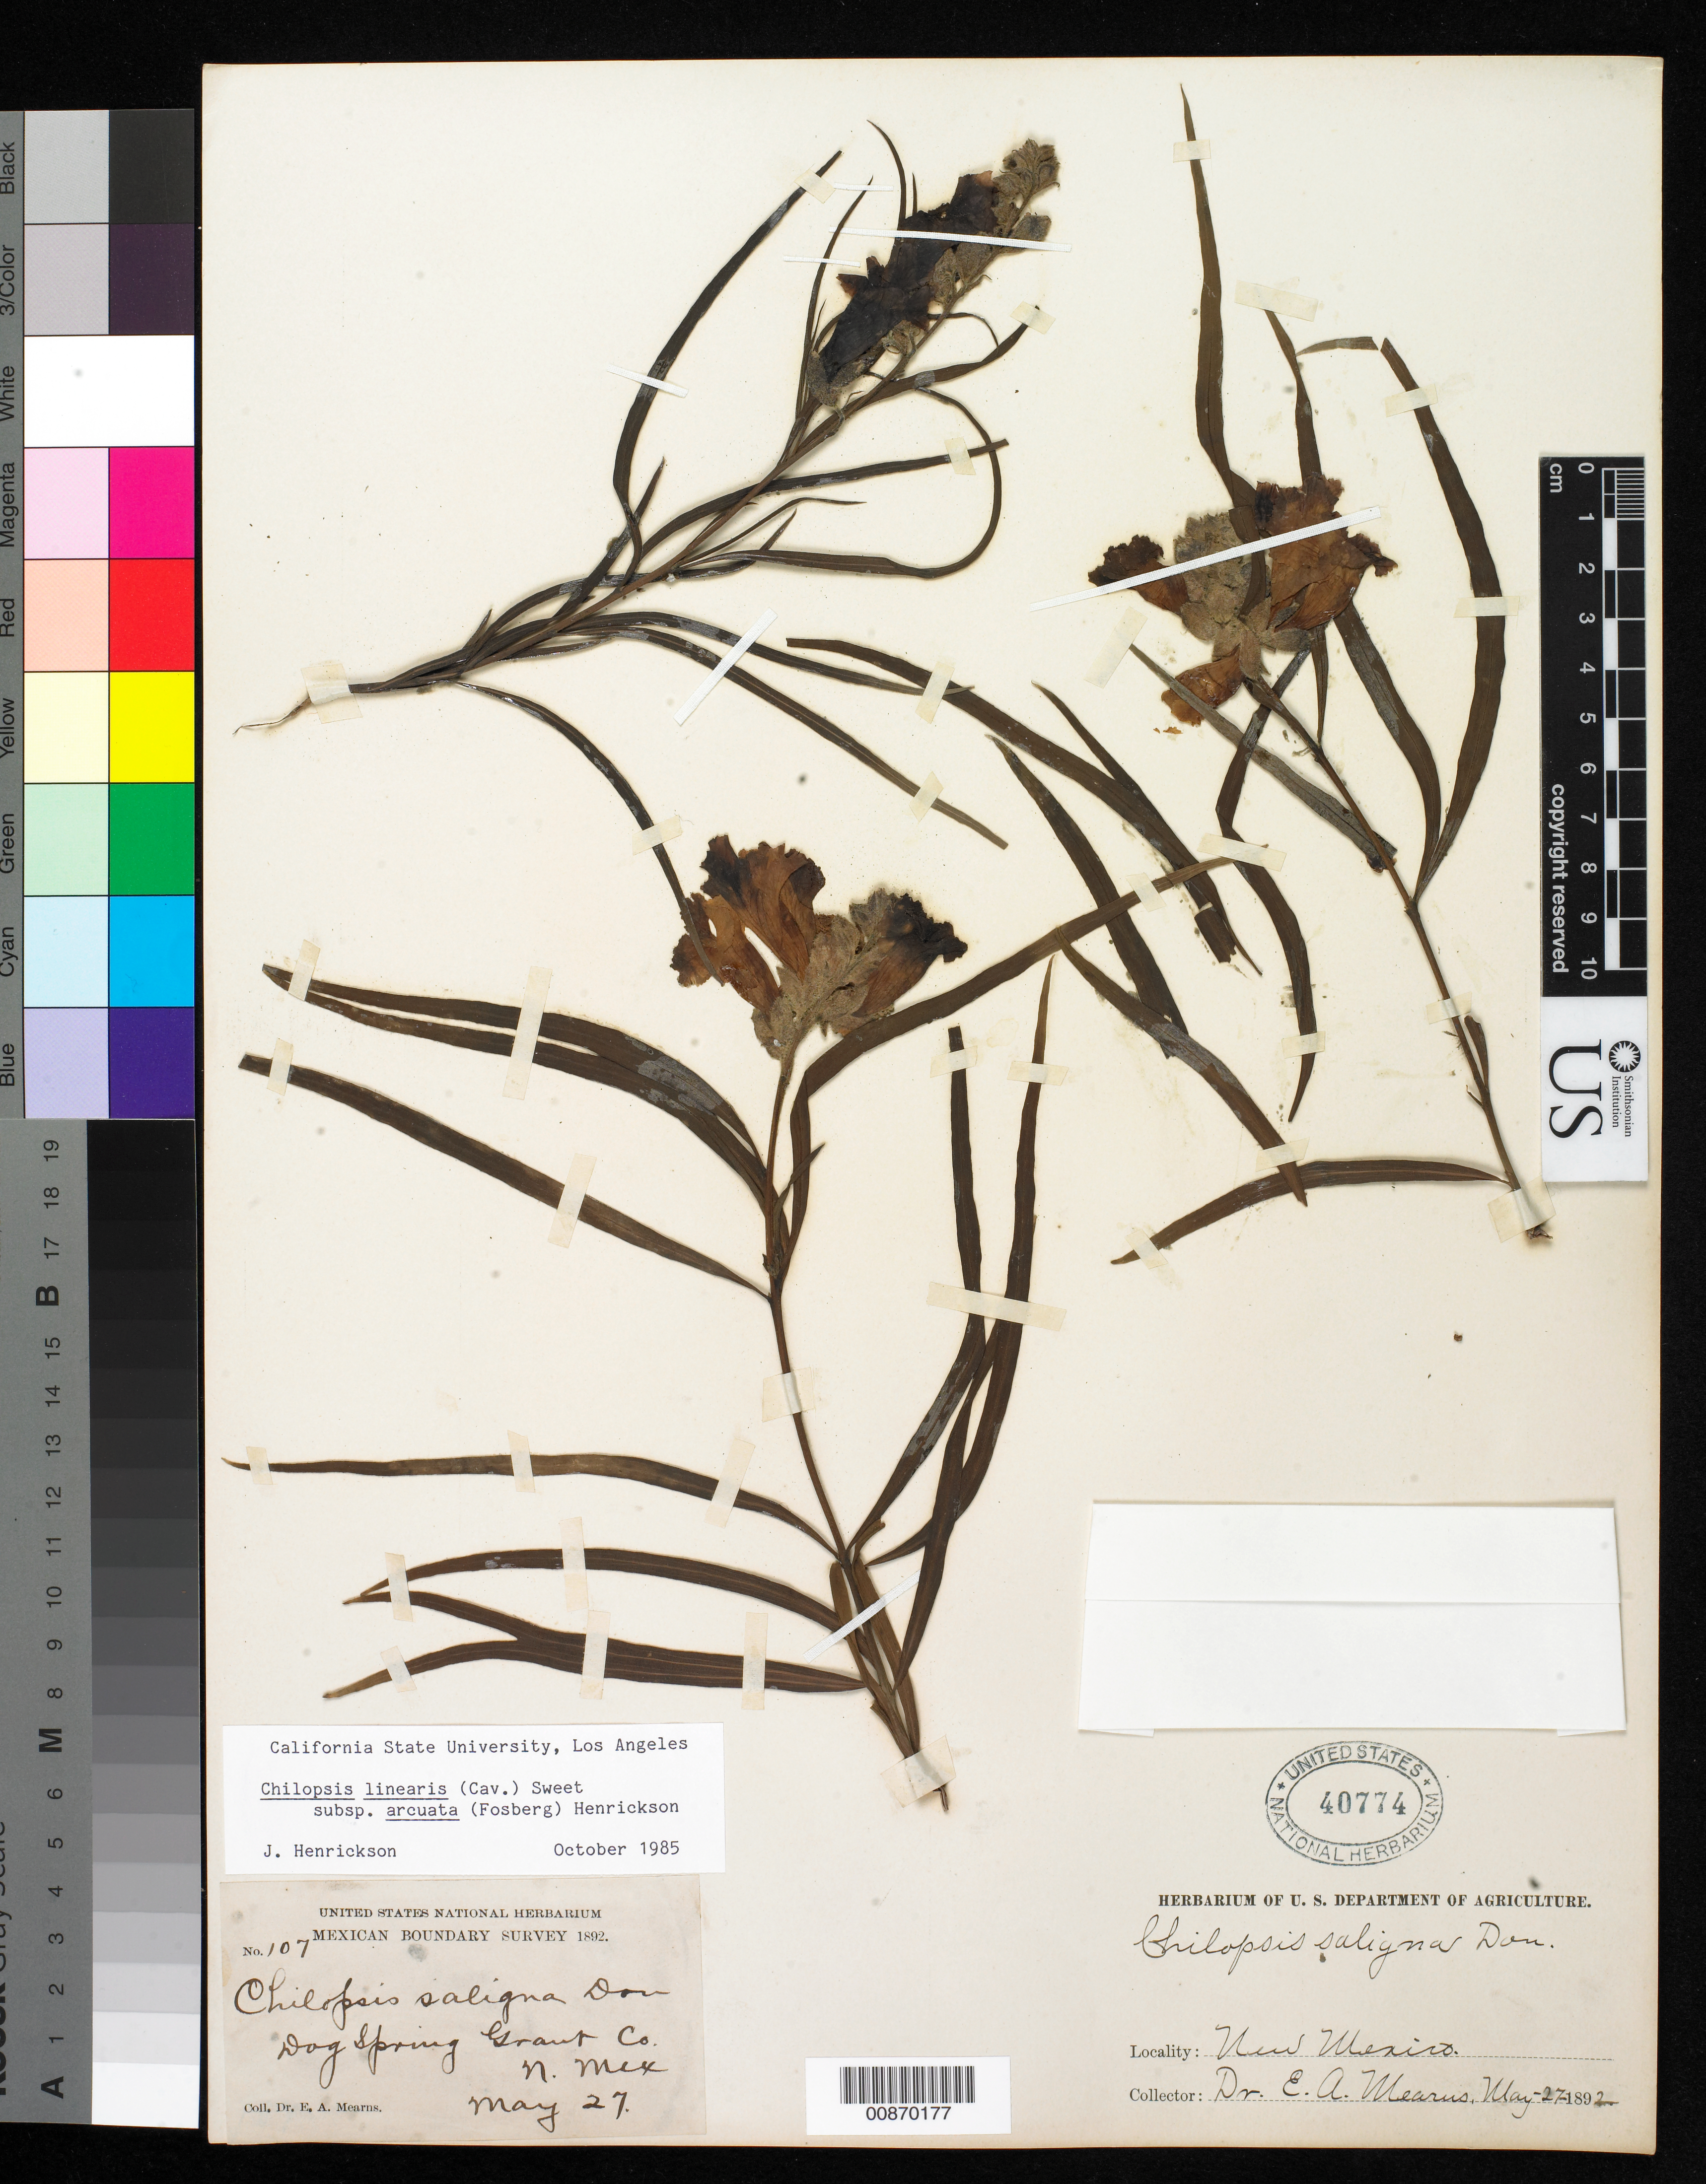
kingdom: Plantae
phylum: Tracheophyta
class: Magnoliopsida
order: Lamiales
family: Bignoniaceae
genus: Chilopsis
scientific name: Chilopsis linearis subsp. arcuata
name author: (Fosberg) Henrickson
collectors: E. A. Mearns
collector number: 107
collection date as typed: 27 May 1892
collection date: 1892-05-27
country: United States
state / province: New Mexico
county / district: Grant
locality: Dog Spring, Grant County, New Mexico.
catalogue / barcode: US 40774